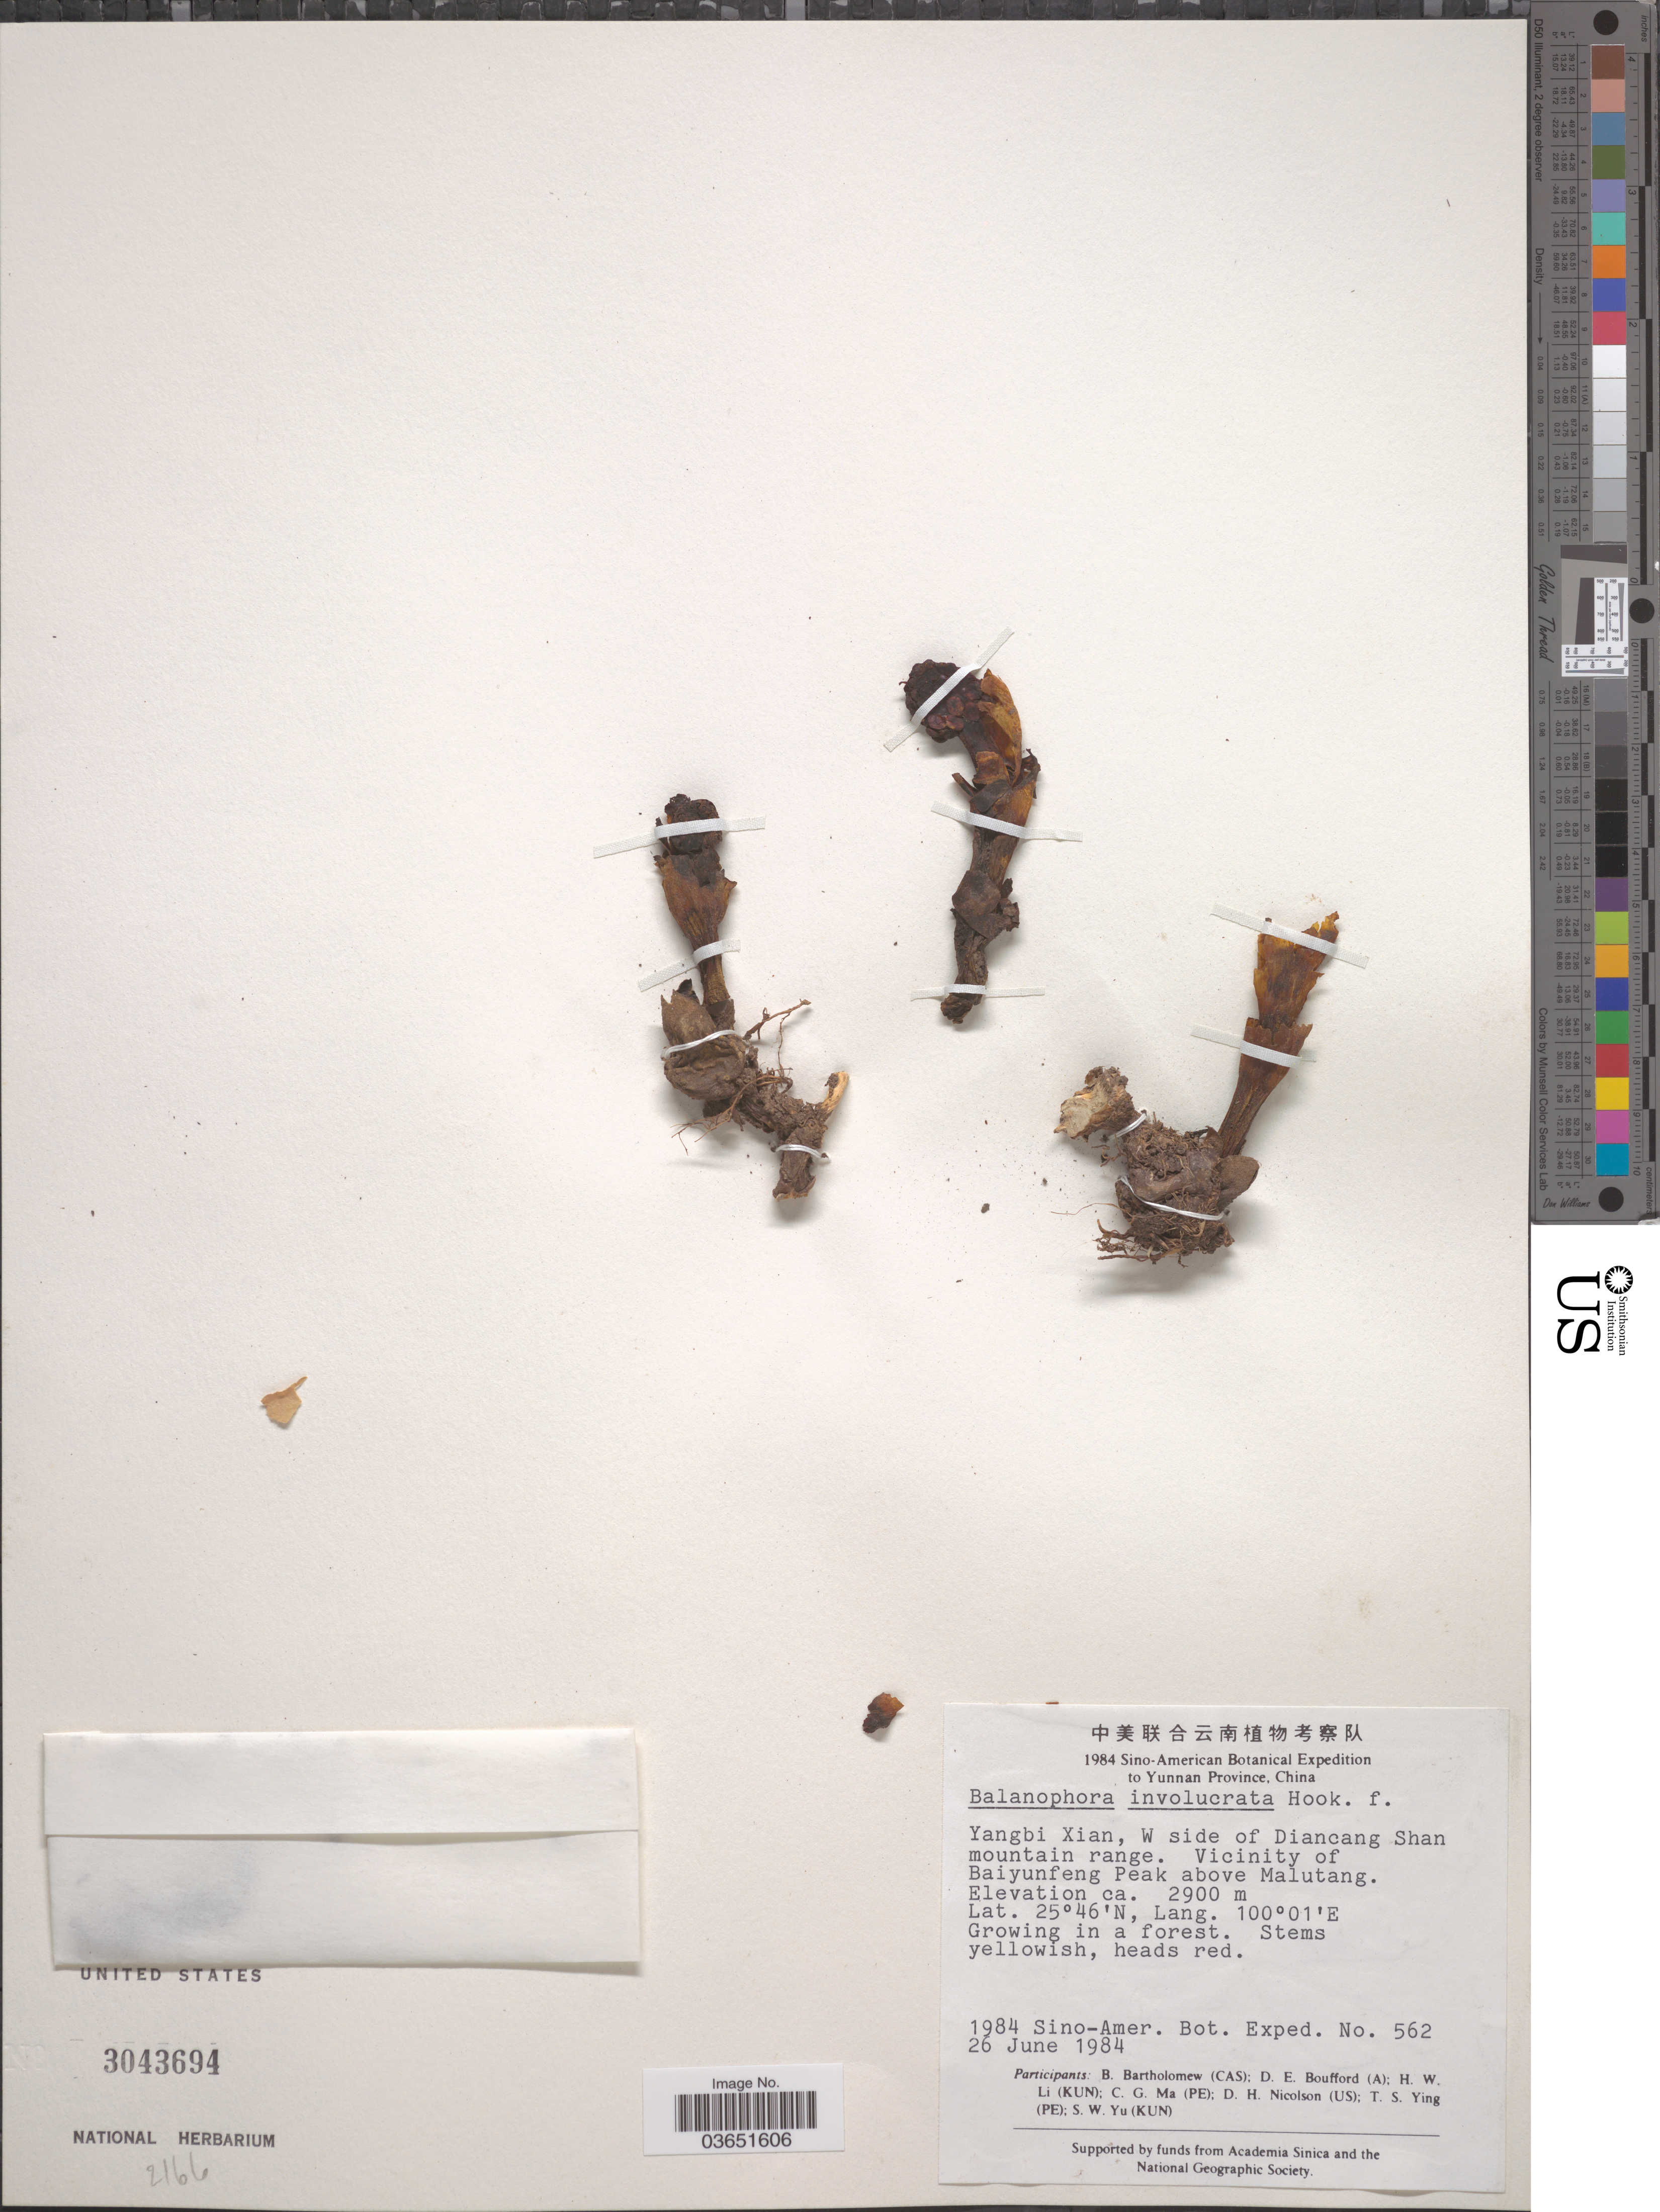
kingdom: Plantae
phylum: Tracheophyta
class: Magnoliopsida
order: Santalales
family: Balanophoraceae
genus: Balanophora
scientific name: Balanophora involucrata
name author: Hook. f.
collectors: Sino-Amer. Bot. Exped. 1984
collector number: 562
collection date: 1984-06-26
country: China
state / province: Yunnan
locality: Yangbi Xian, W side of Diancang Shan mountain range. Vicinity of Baiyunfeng Peak above Malutang.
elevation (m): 2900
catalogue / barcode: US 3043694